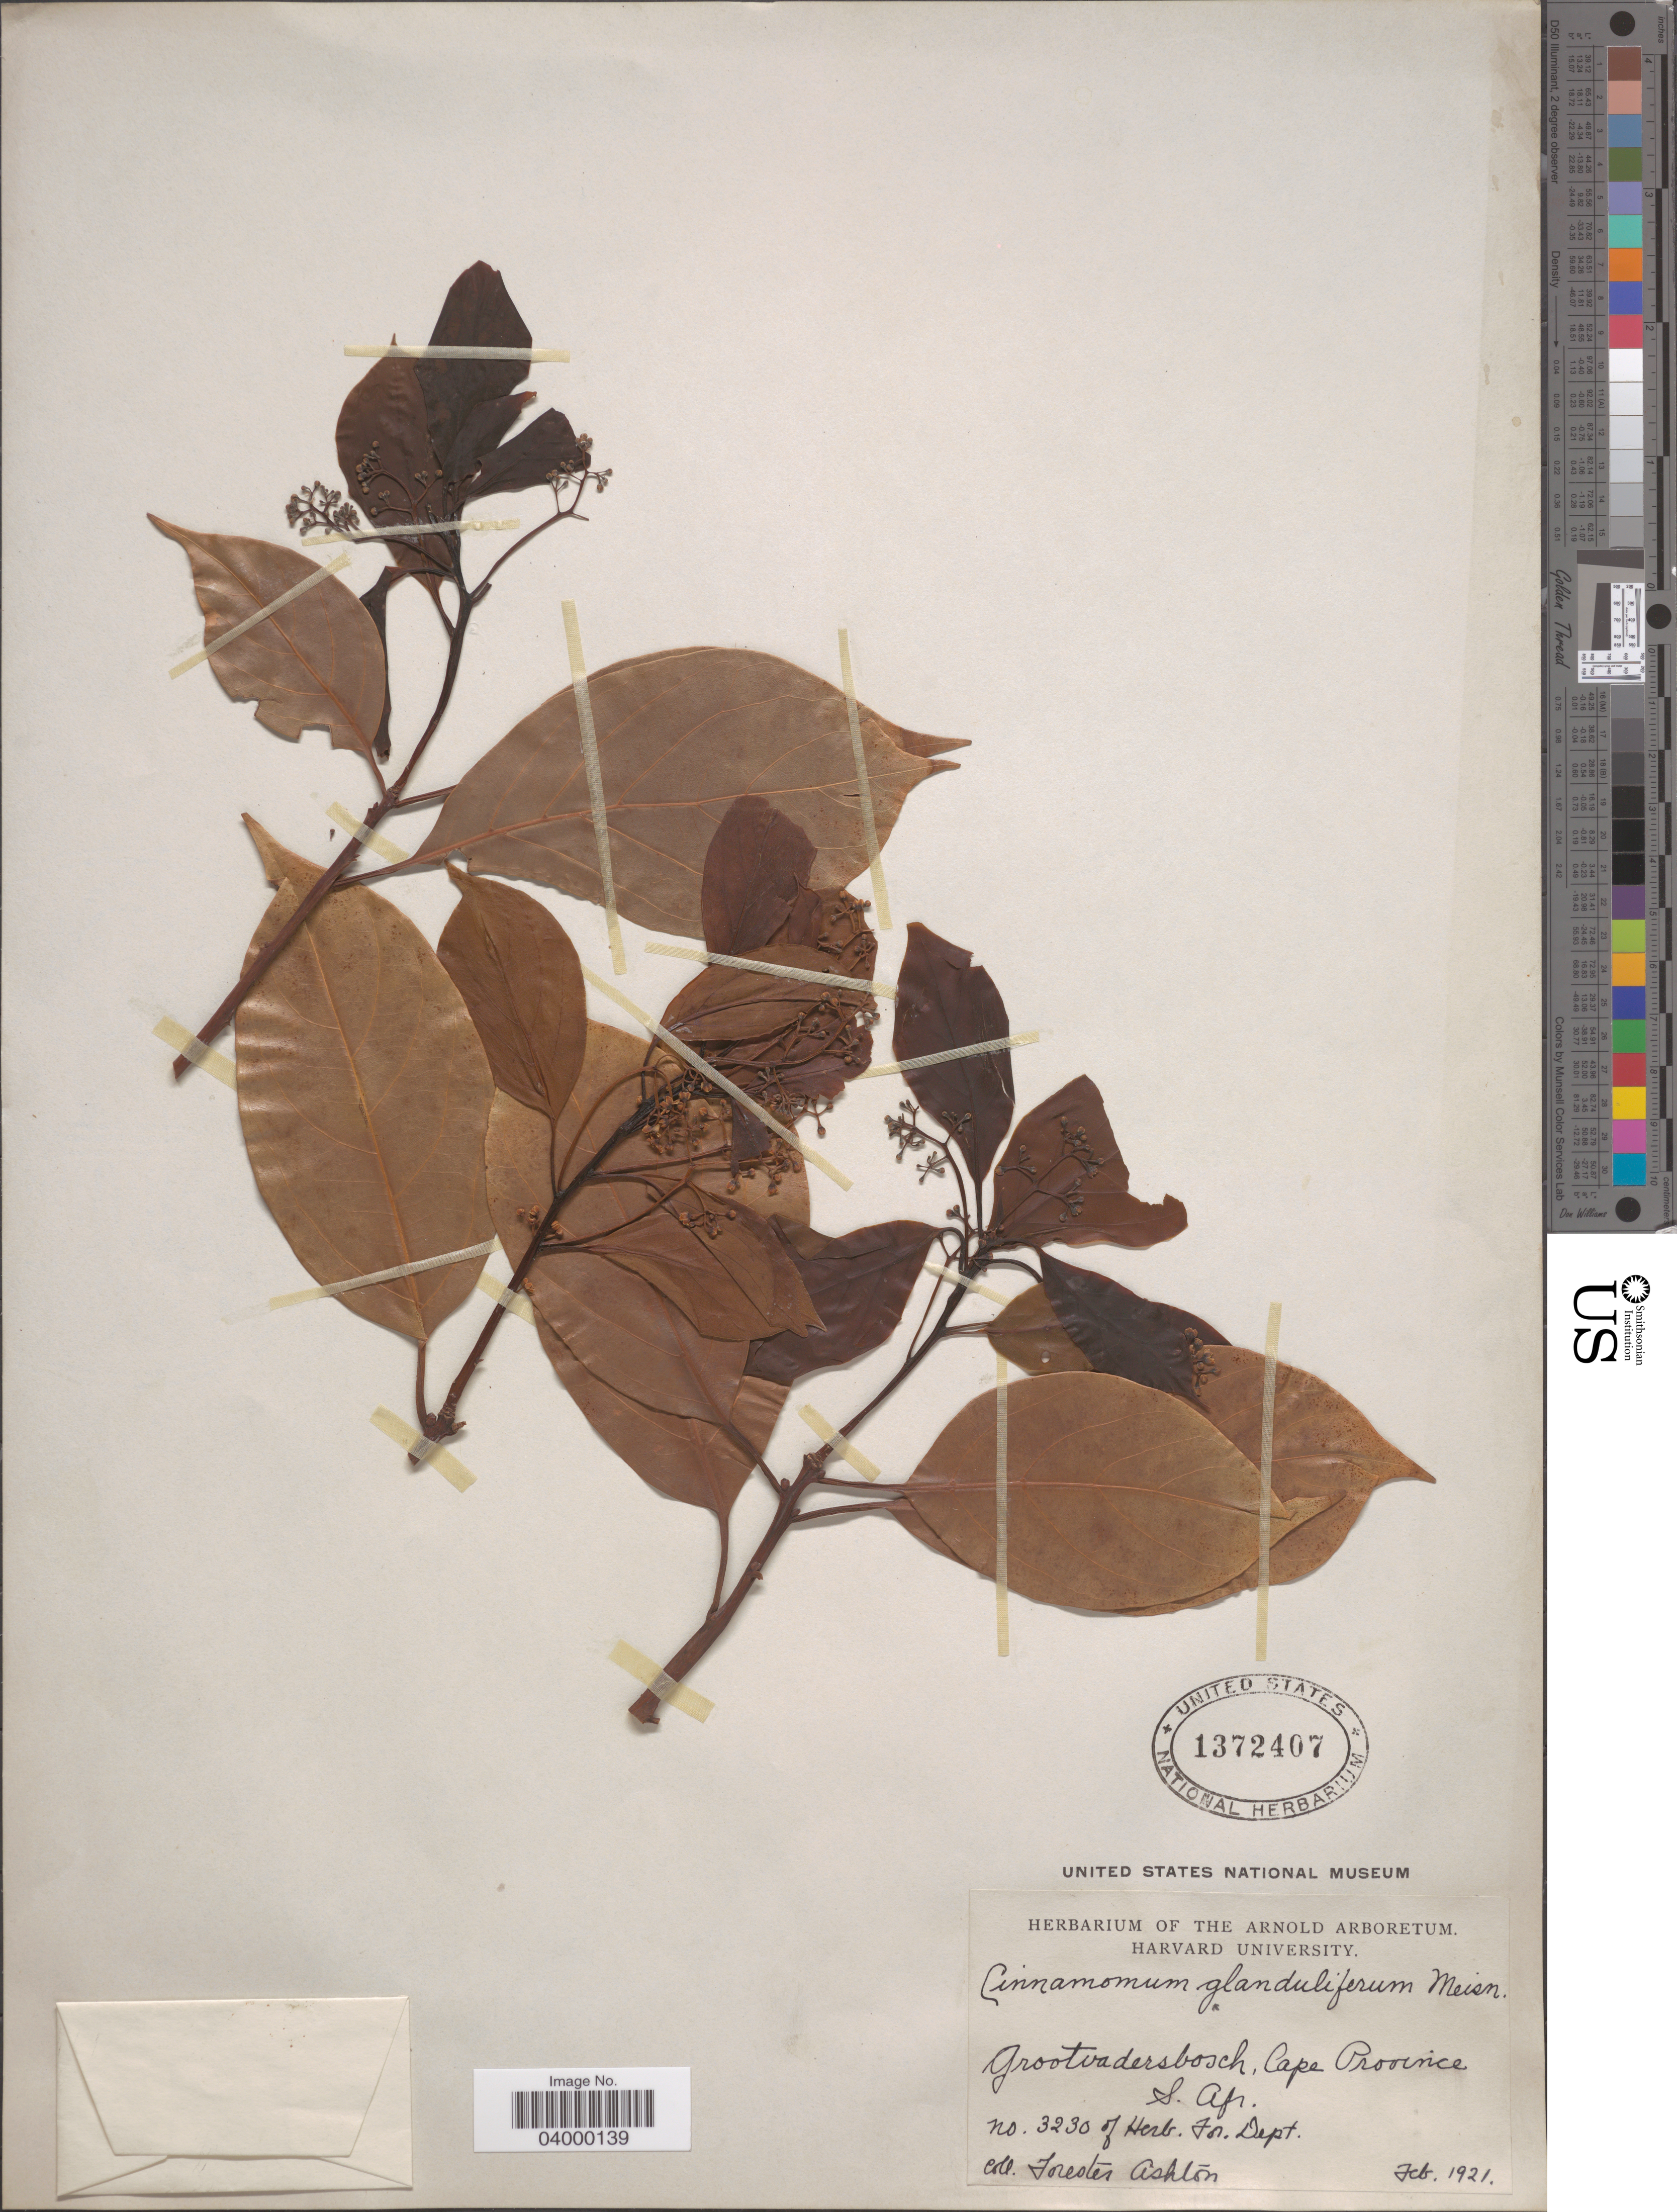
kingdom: Plantae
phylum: Tracheophyta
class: Magnoliopsida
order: Laurales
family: Lauraceae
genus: Cinnamomum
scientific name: Cinnamomum glanduliferum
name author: (Wall.) Meisn.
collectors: F. Ashton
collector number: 3230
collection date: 1921-02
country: South Africa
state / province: Western Cape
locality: Grootvadersbosch.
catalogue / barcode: US 1372407